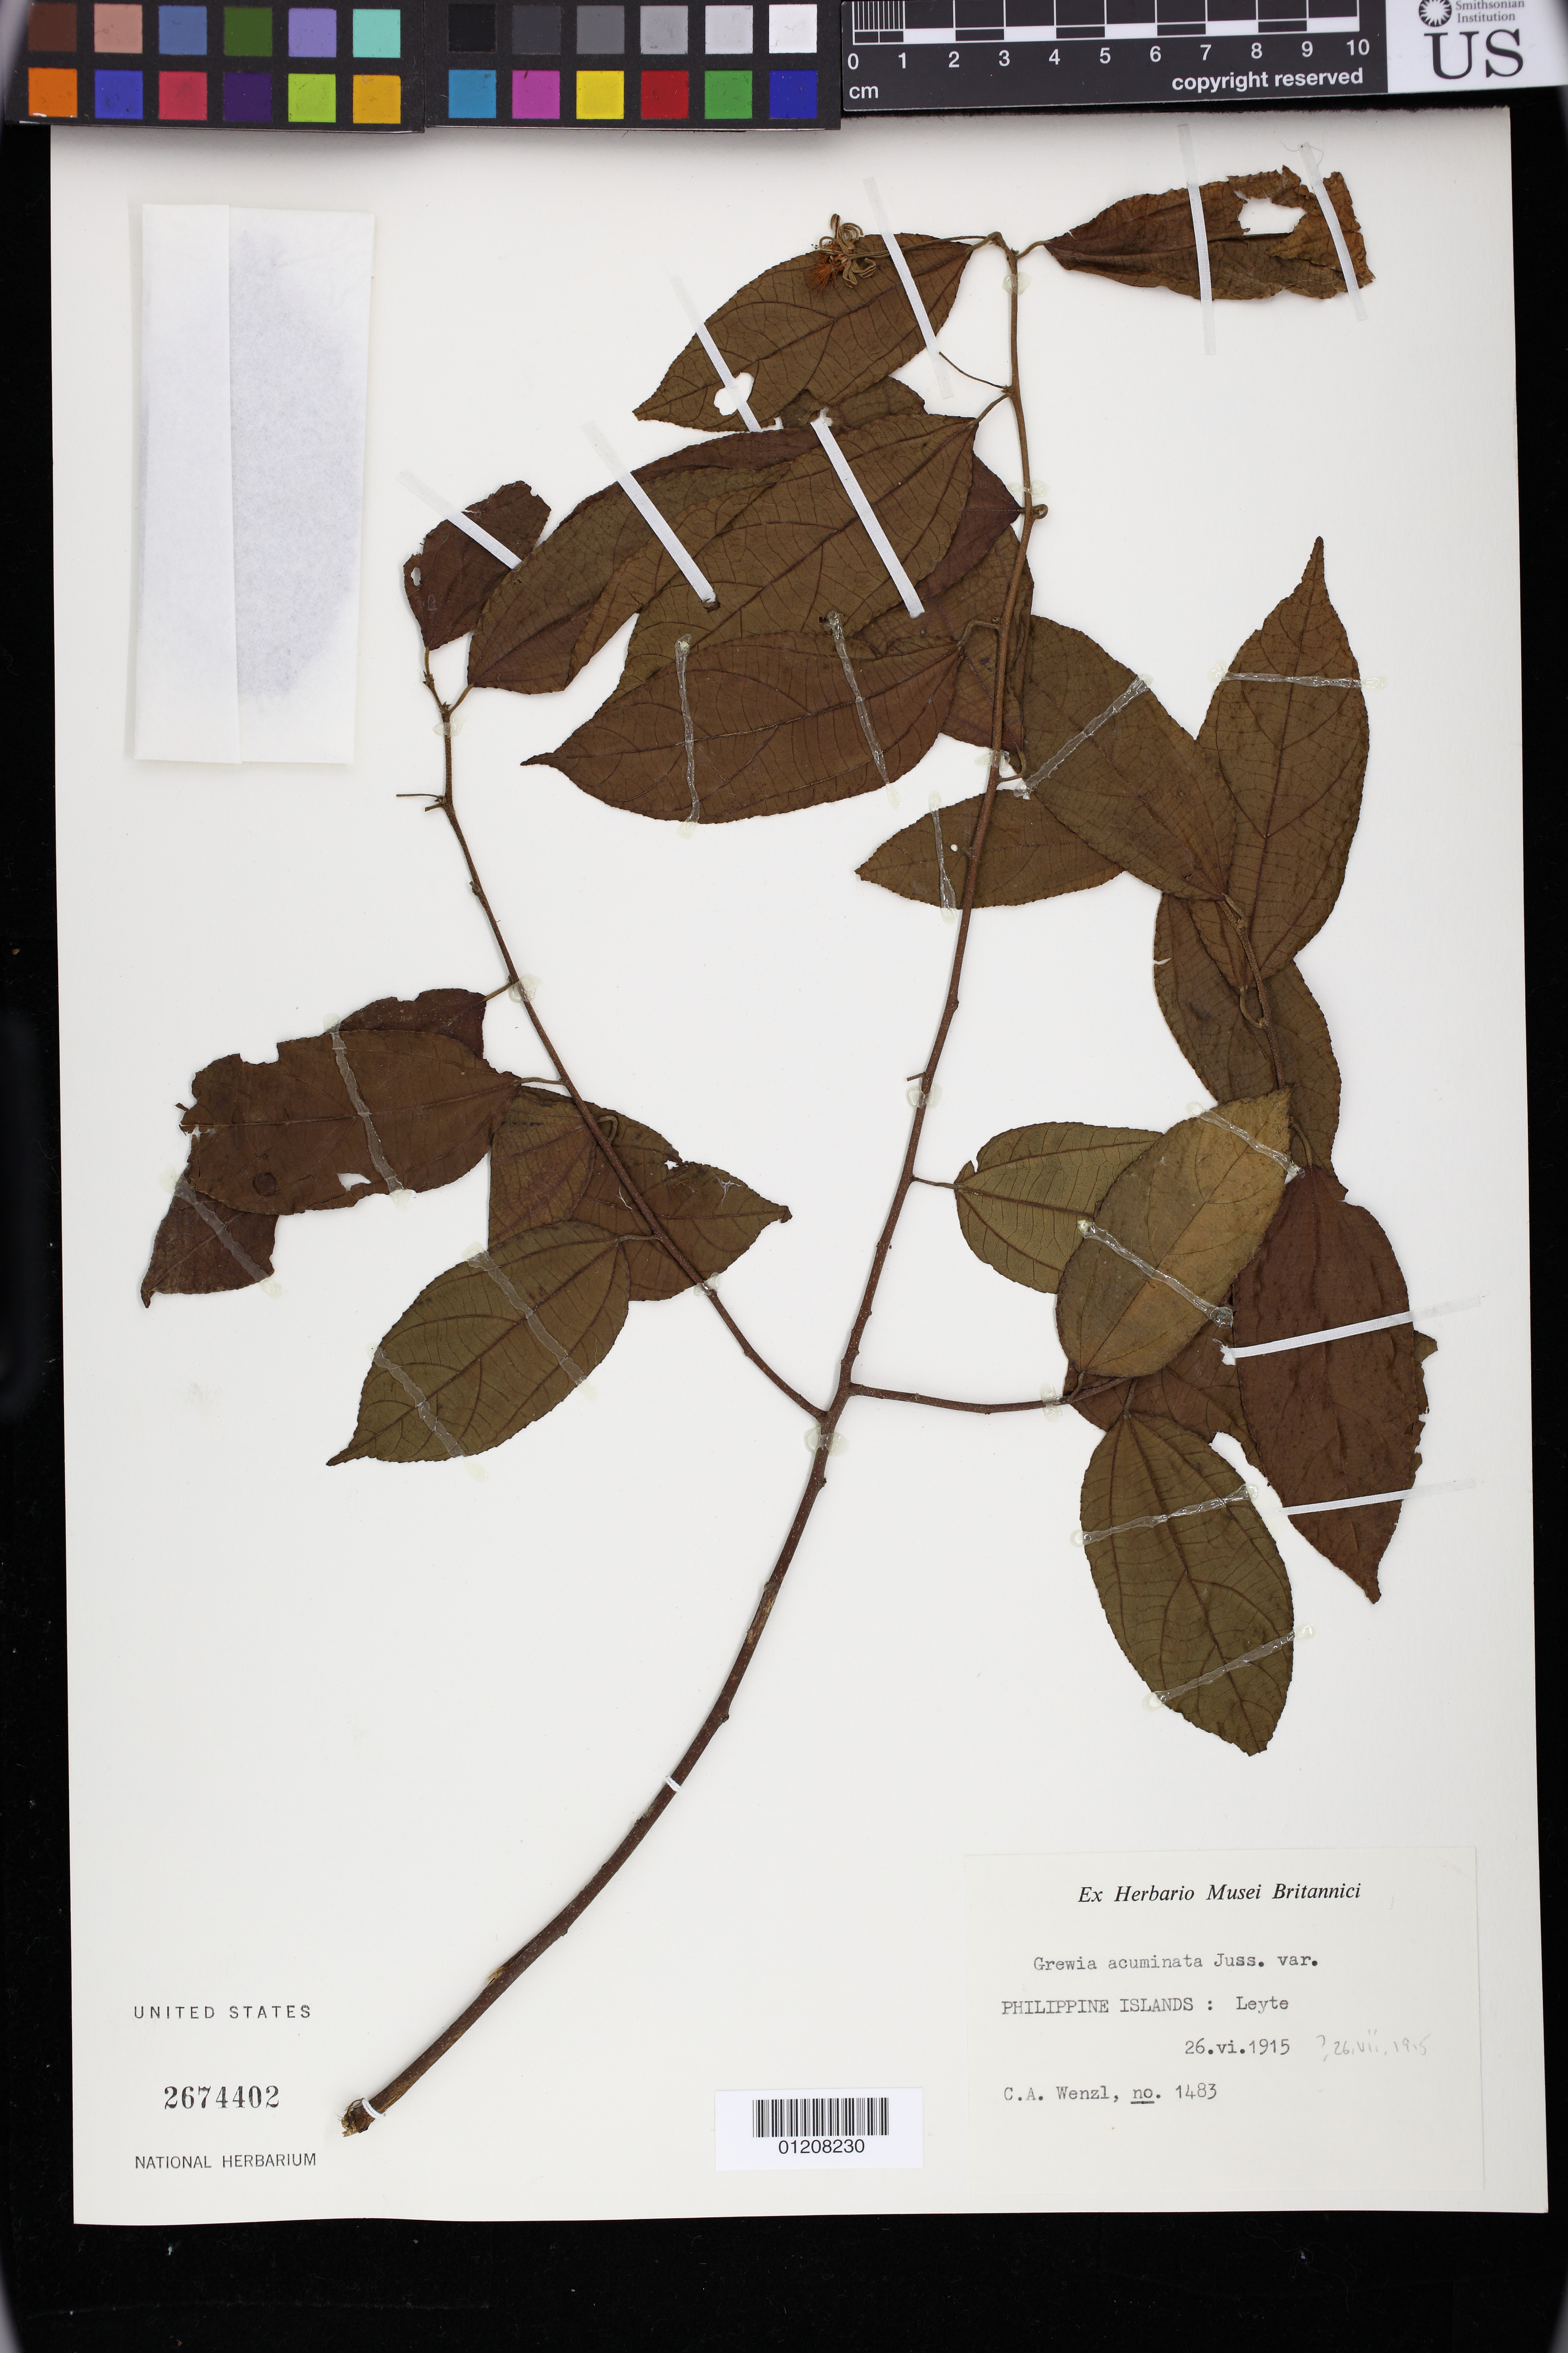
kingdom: Plantae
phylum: Tracheophyta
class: Magnoliopsida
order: Malvales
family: Malvaceae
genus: Grewia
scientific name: Grewia acuminata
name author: Juss.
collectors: C. Wenzl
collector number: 1483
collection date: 1915-06-26 or 1915-07-26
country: Philippines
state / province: Eastern Visayas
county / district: Leyte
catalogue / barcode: US 2674402